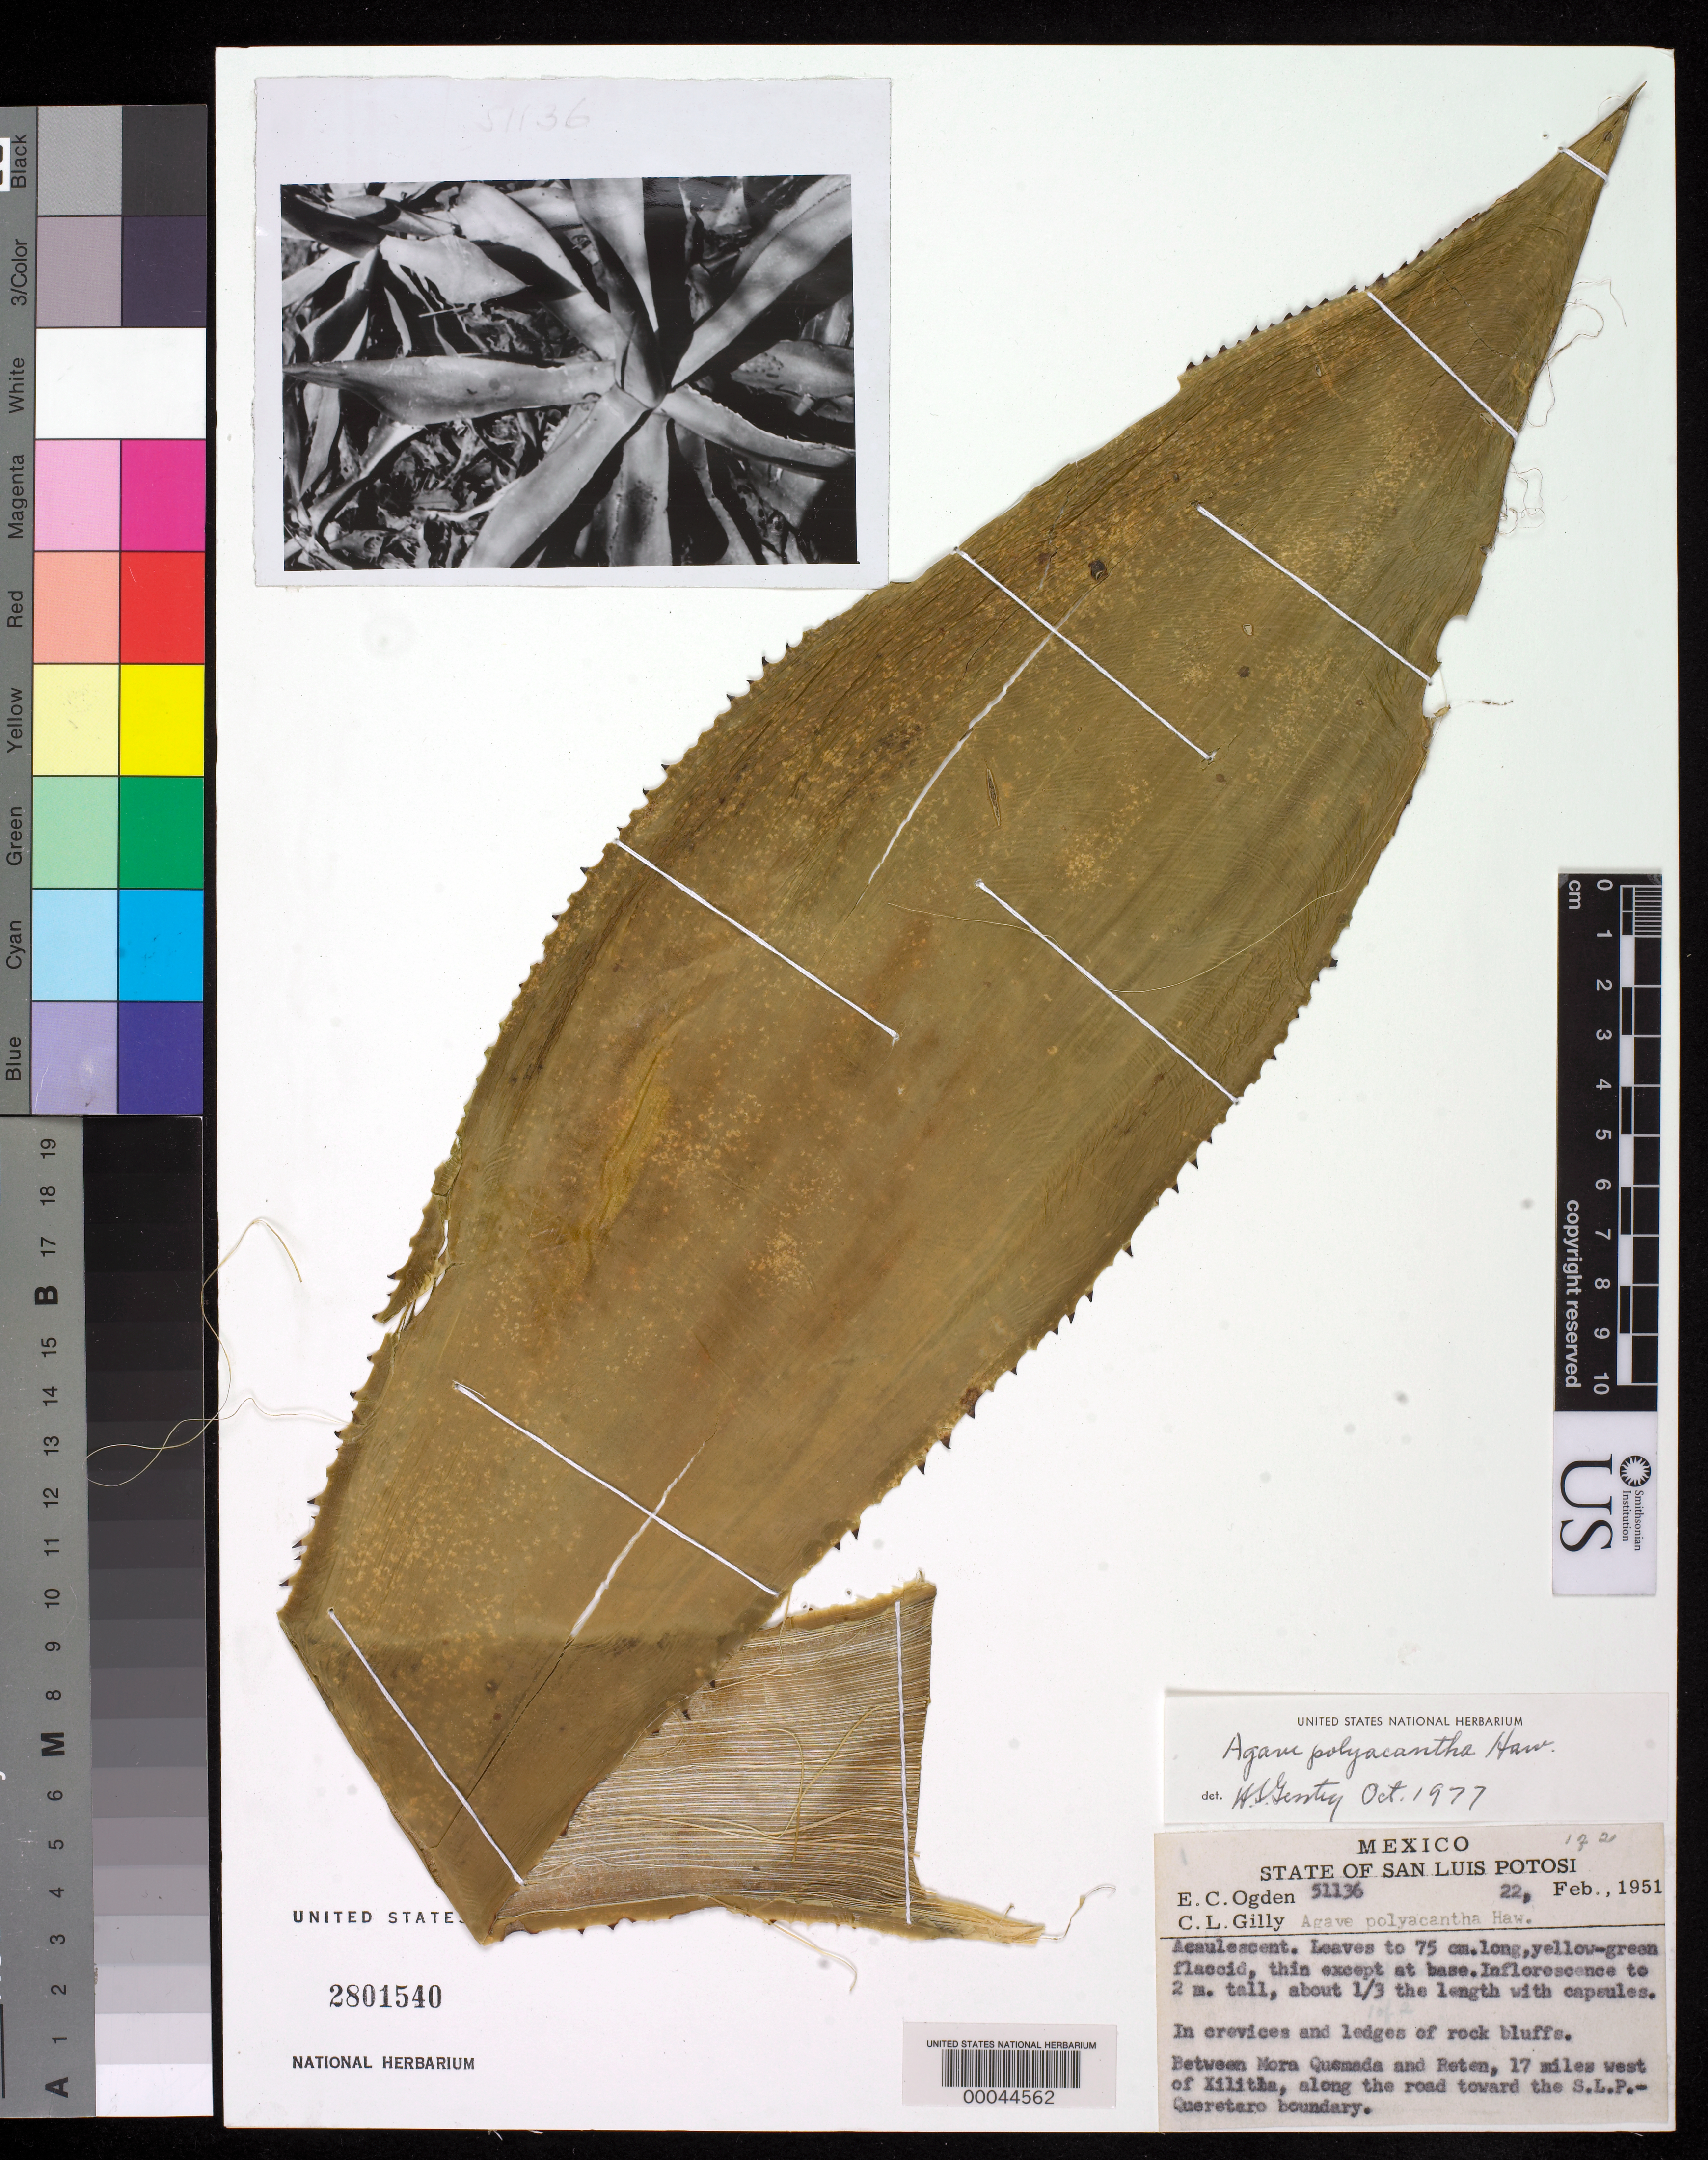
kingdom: Plantae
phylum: Tracheophyta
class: Liliopsida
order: Asparagales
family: Asparagaceae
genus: Agave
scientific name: Agave polyacantha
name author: Haw.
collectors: E. C. Ogden & C. Gilly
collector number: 51136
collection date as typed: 22 Feb 1951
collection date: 1951-02-22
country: Mexico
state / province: San Luis Potosí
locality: Between mora quemada and reten, 17 mi W of xilitla, along the road toward the San Luis Potosi-queretaro boundary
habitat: In crevices and ledges of rock bluffs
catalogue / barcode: US 2801540